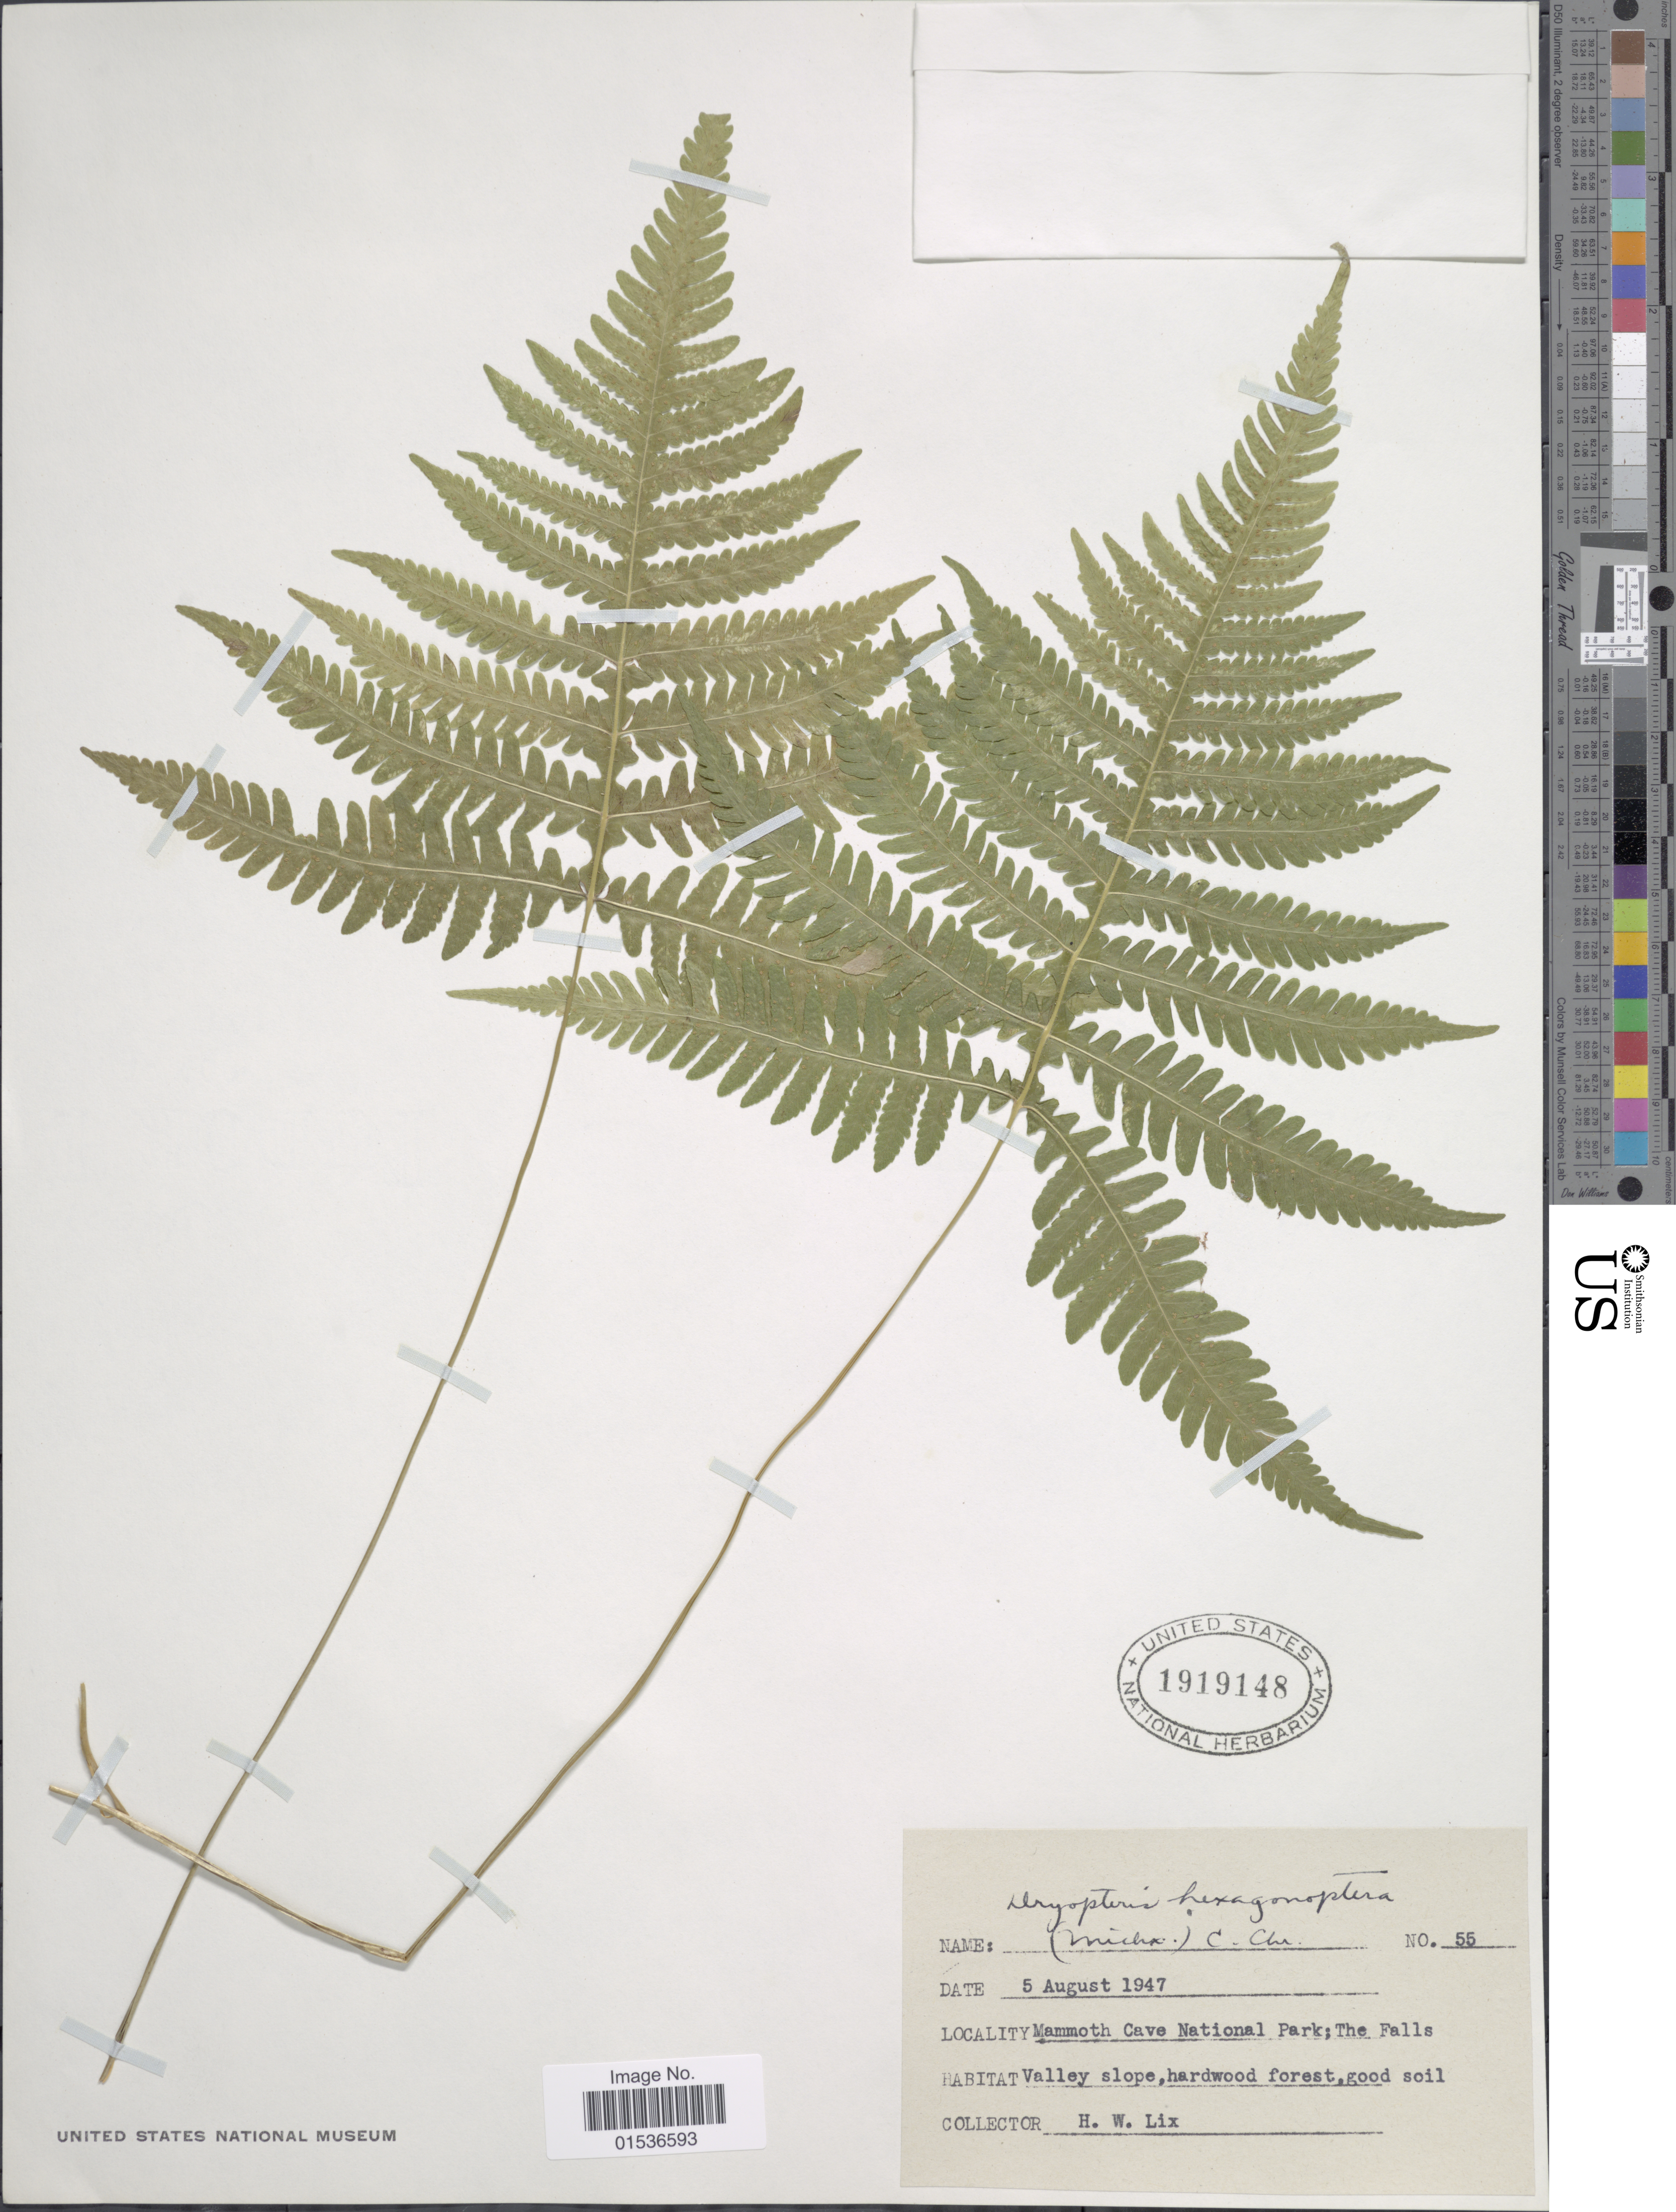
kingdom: Plantae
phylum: Tracheophyta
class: Polypodiopsida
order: Polypodiales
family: Thelypteridaceae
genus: Phegopteris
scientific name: Phegopteris hexagonoptera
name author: (Michx.) Fée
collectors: H. W. Lix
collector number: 55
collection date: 1947-08-05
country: United States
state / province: Kentucky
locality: Mammoth Cave National Park; The Falls Valley slope.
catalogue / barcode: US 1919148